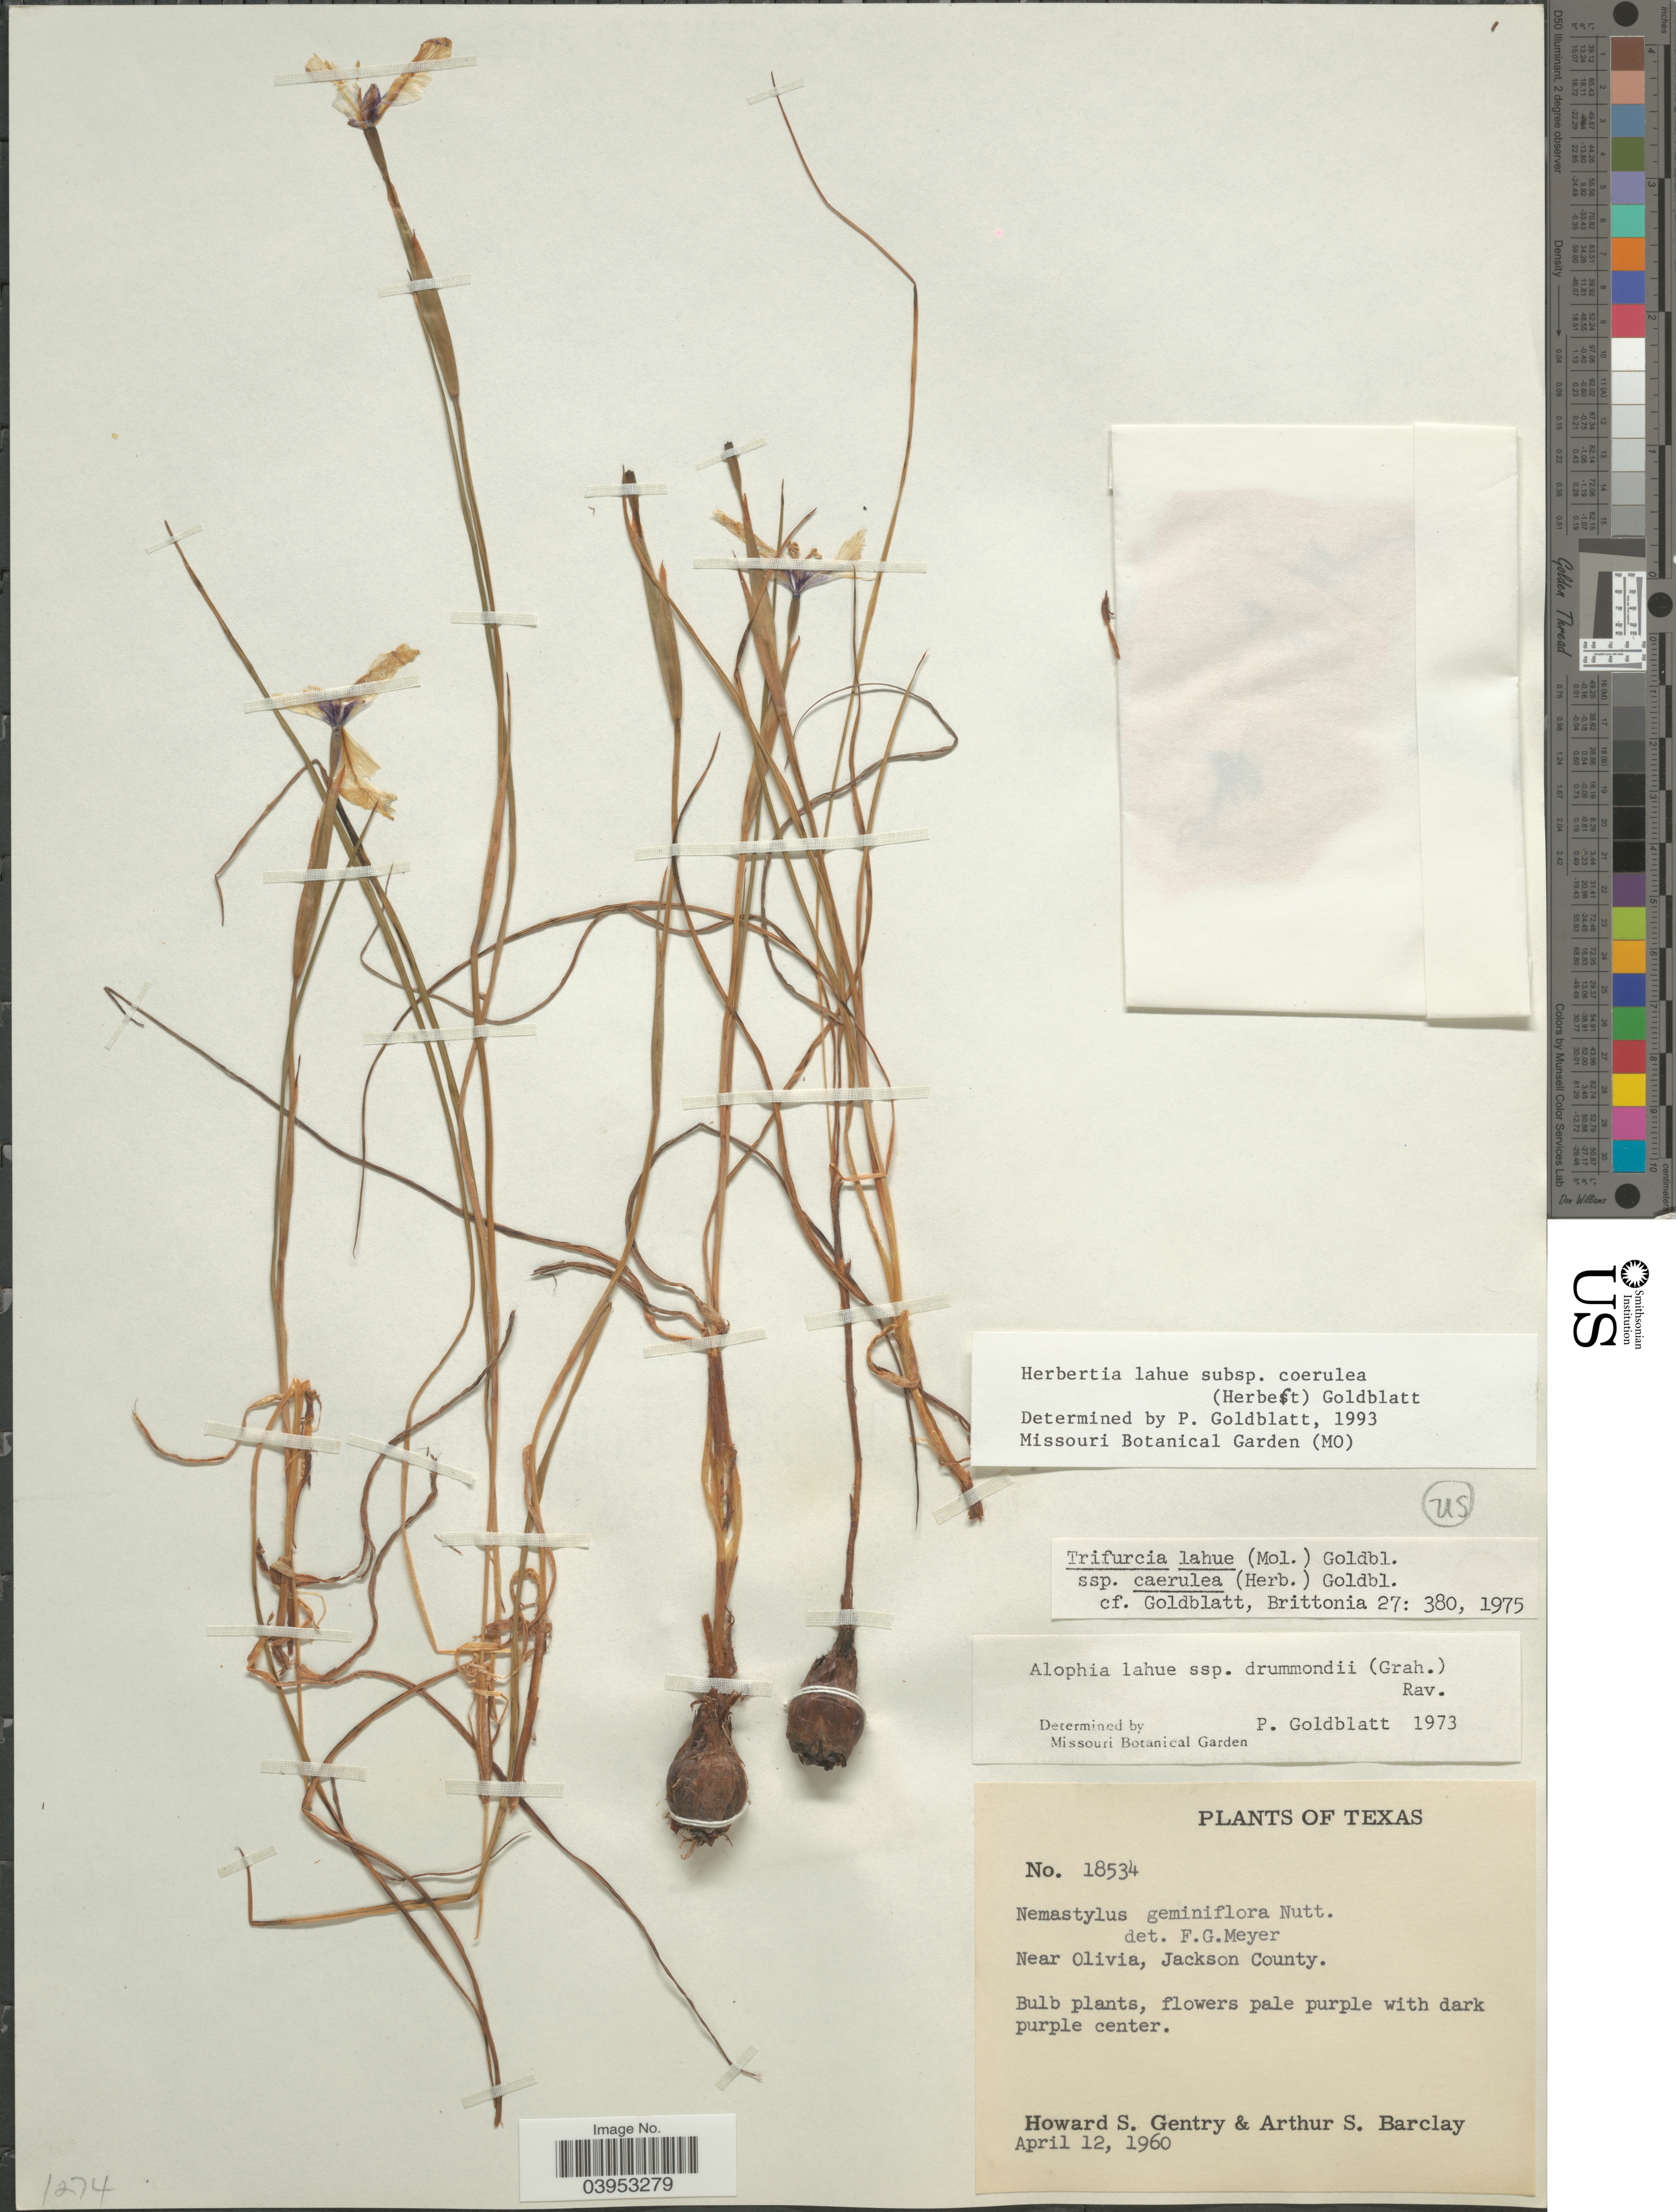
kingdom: Plantae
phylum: Tracheophyta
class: Liliopsida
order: Asparagales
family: Iridaceae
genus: Herbertia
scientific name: Herbertia lahue subsp. caerulea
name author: (Herb.) Goldblatt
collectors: H. S. Gentry & A. S. Barclay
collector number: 18534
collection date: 1960-04-12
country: United States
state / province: Texas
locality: Near Olivia, Jackson County.